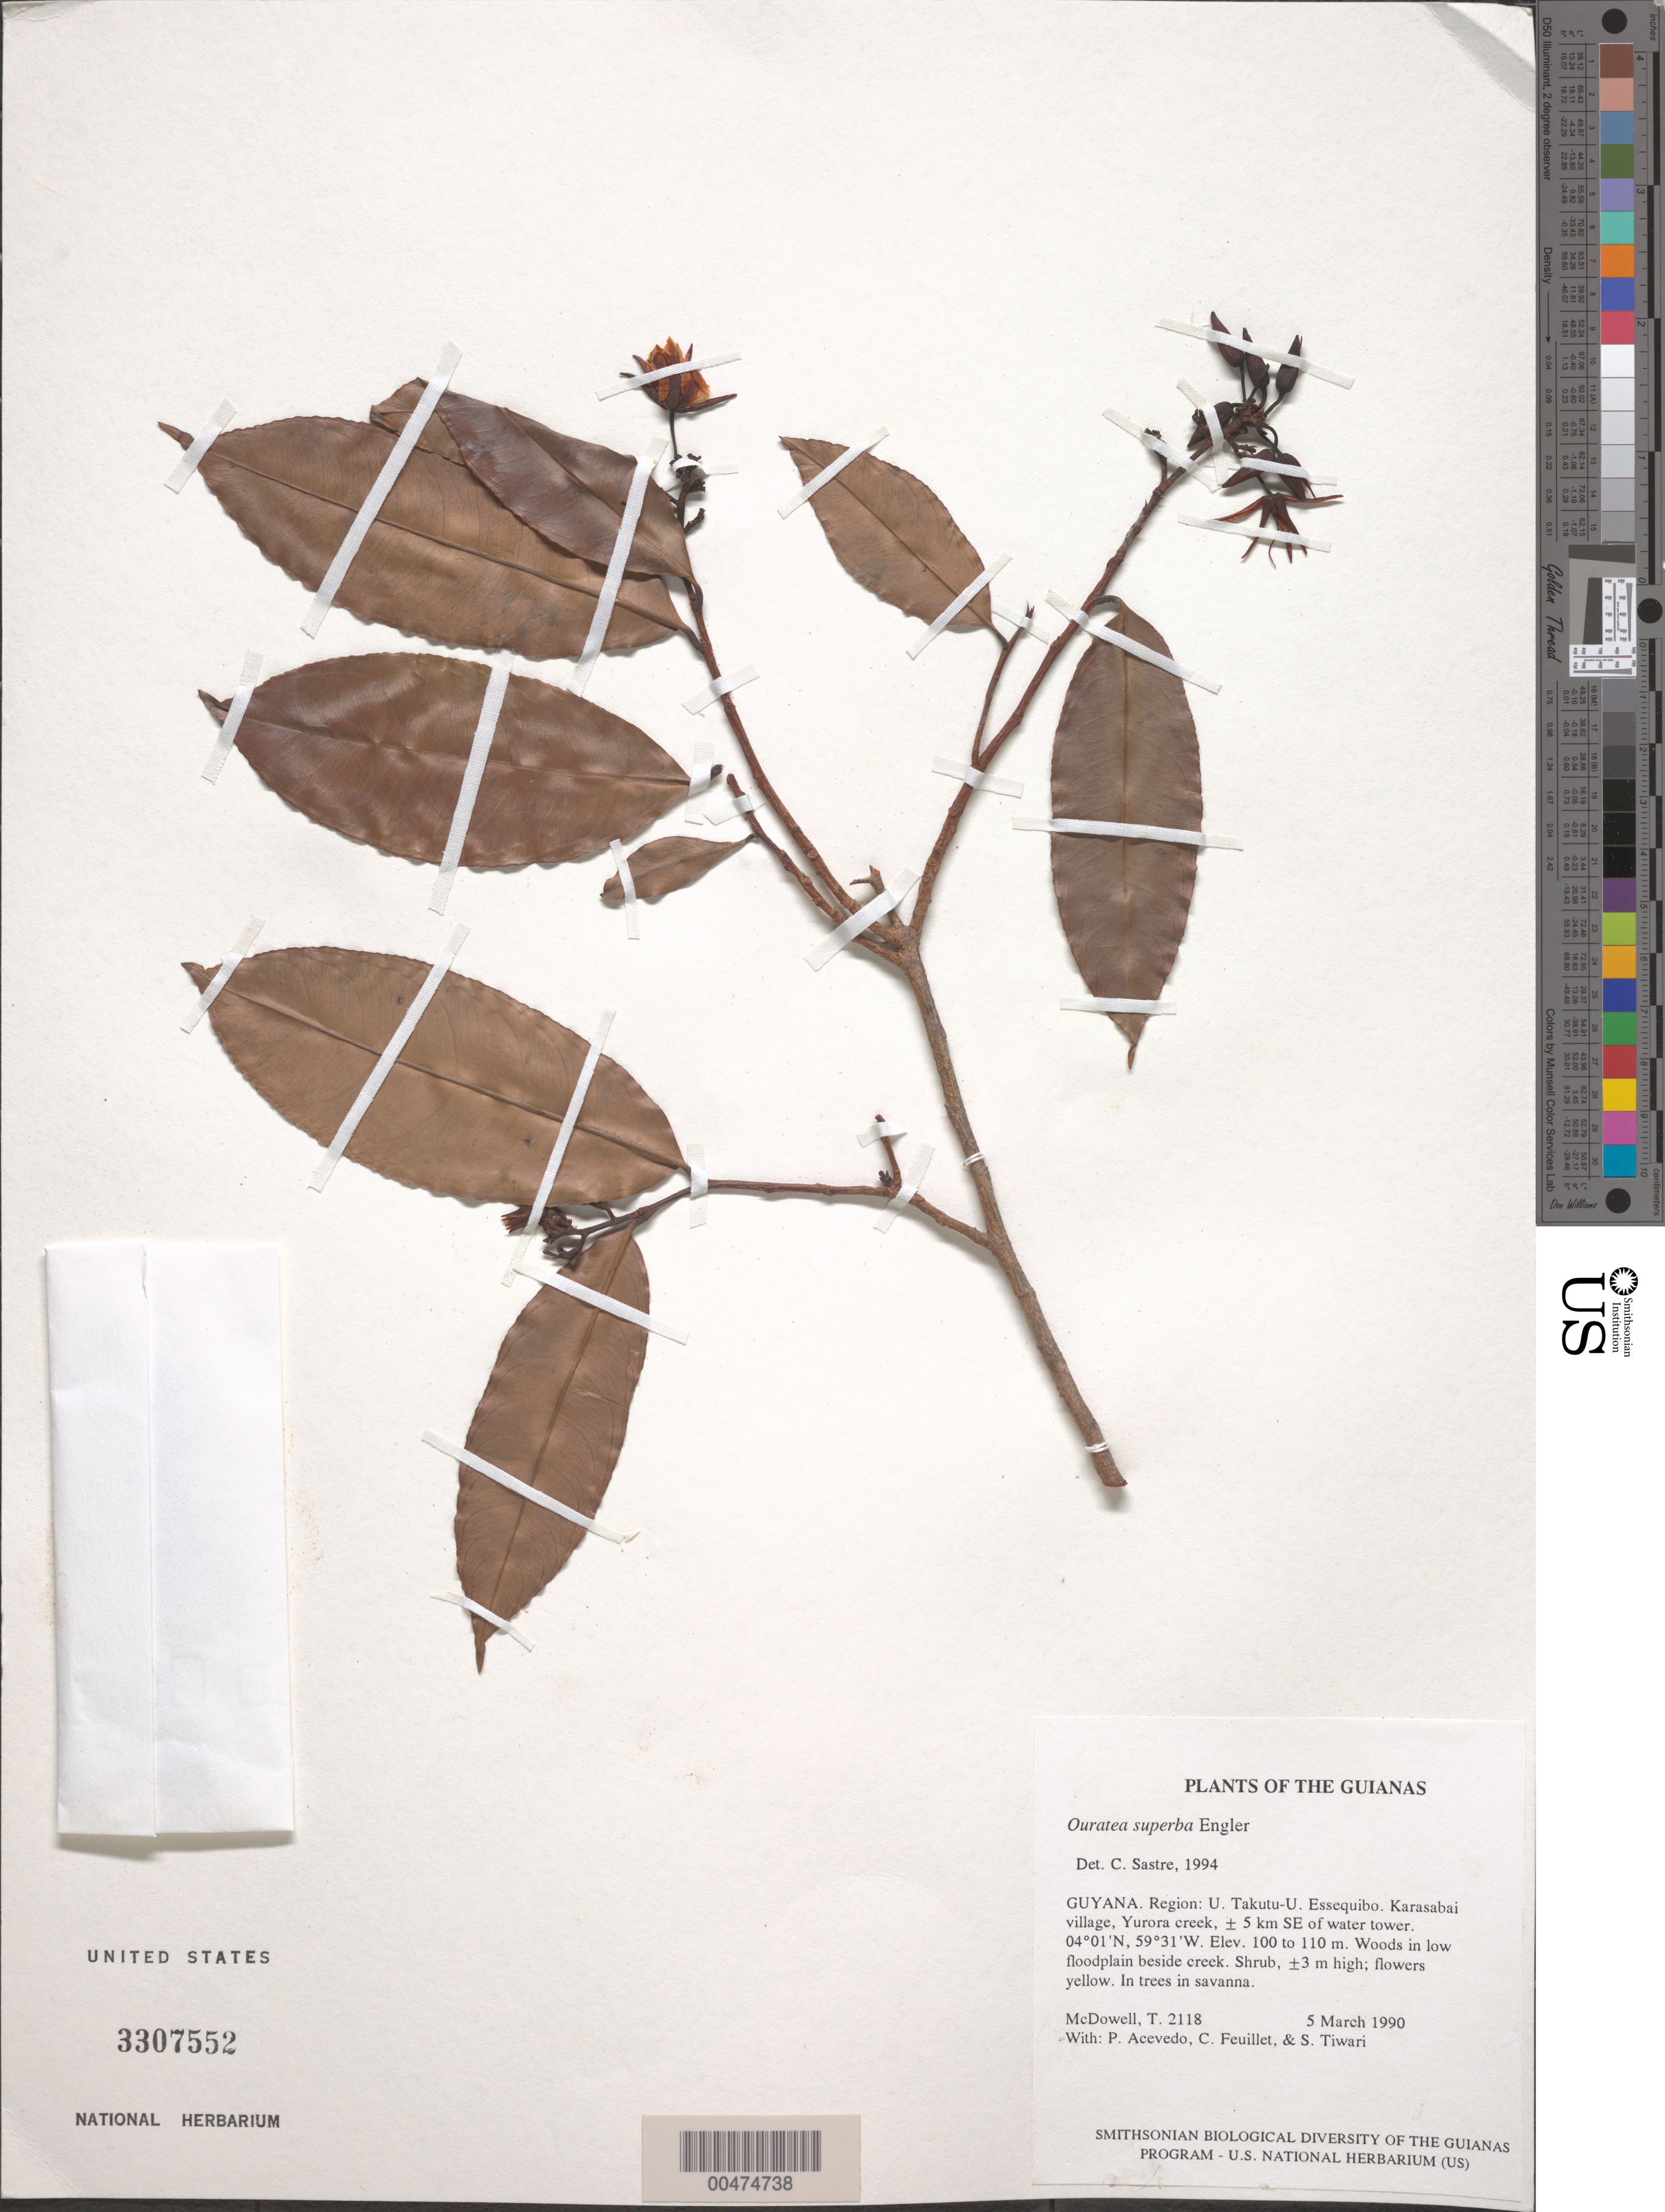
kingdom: Plantae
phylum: Tracheophyta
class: Magnoliopsida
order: Malpighiales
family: Ochnaceae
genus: Ouratea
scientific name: Ouratea superba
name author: Engl.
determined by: Sastre, C. H. L.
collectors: T. McDowell, P. Acevedo-Rodr., C. Feuillet & S. Tiwari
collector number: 2118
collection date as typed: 5 March 1990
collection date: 1990-03-05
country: Guyana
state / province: U. Takutu-U. Essequibo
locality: Karasabai Village, Yurora creek, ±5 km SE of water tower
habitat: Woods in low floodplain beside creek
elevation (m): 100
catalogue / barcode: US 3307552